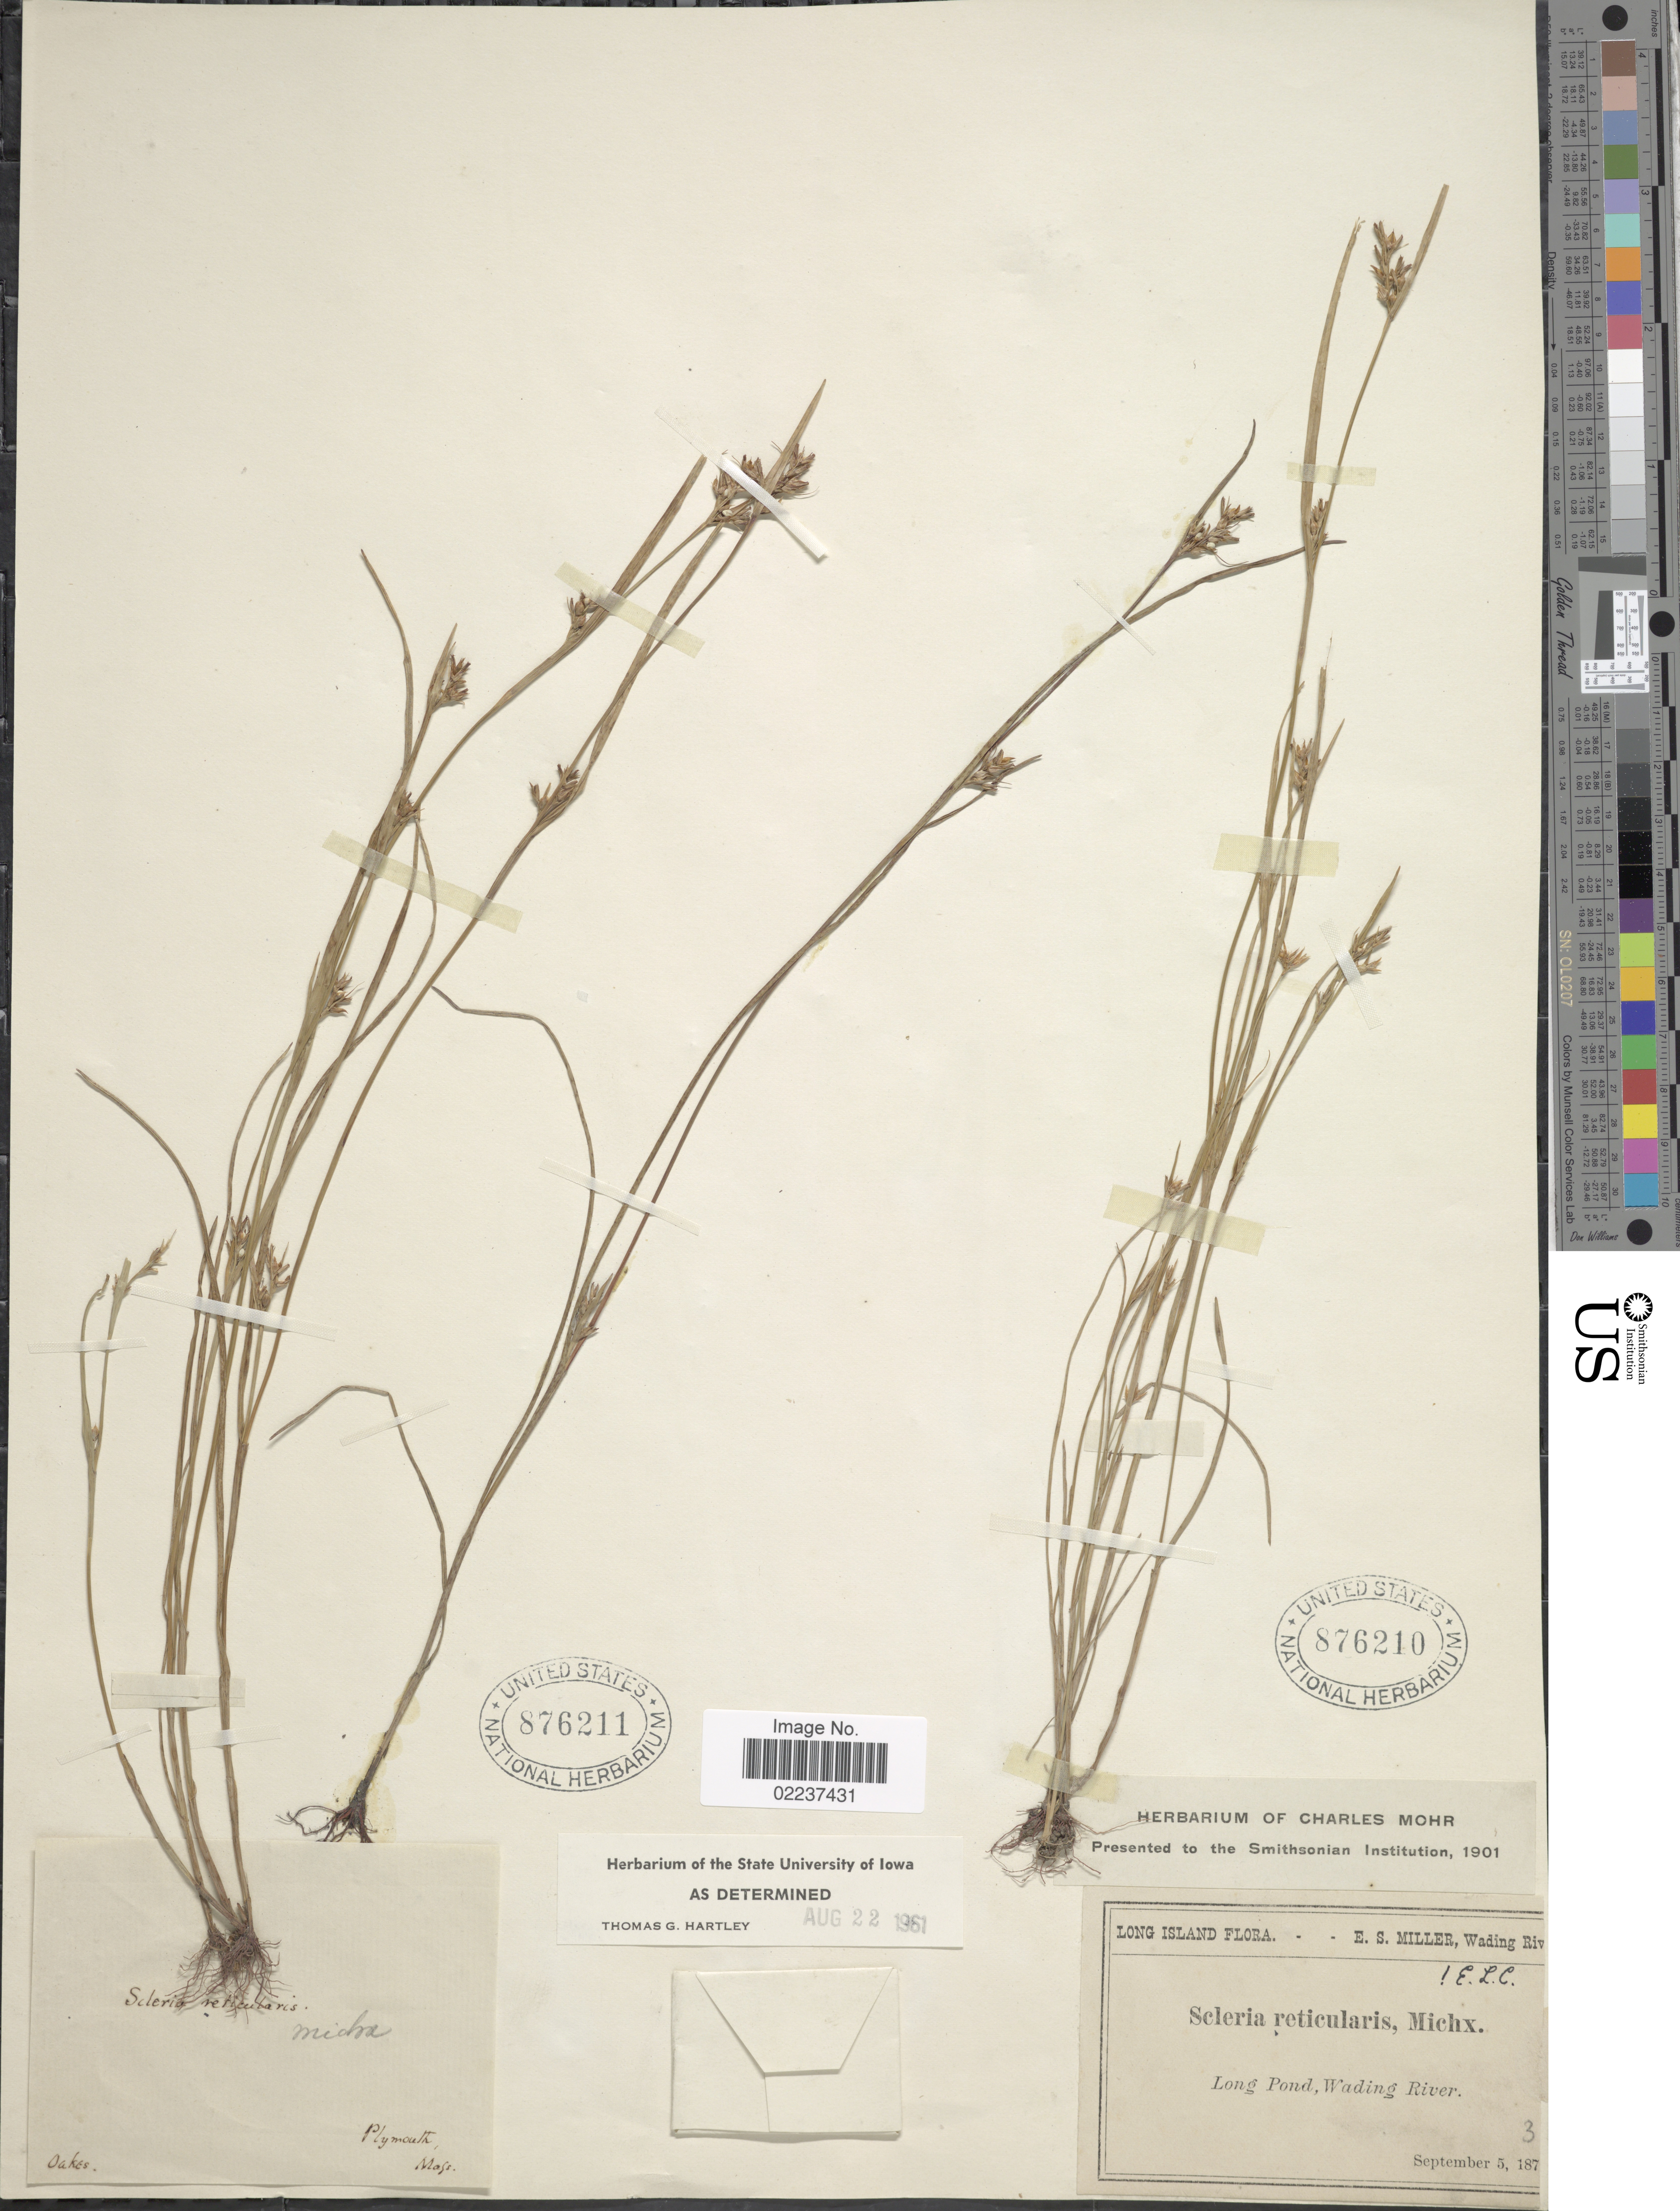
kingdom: Plantae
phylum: Tracheophyta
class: Liliopsida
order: Poales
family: Cyperaceae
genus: Scleria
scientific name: Scleria reticularis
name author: Michx.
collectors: -. Oakes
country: United States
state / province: Massachusetts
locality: Plymouth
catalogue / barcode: US 876211